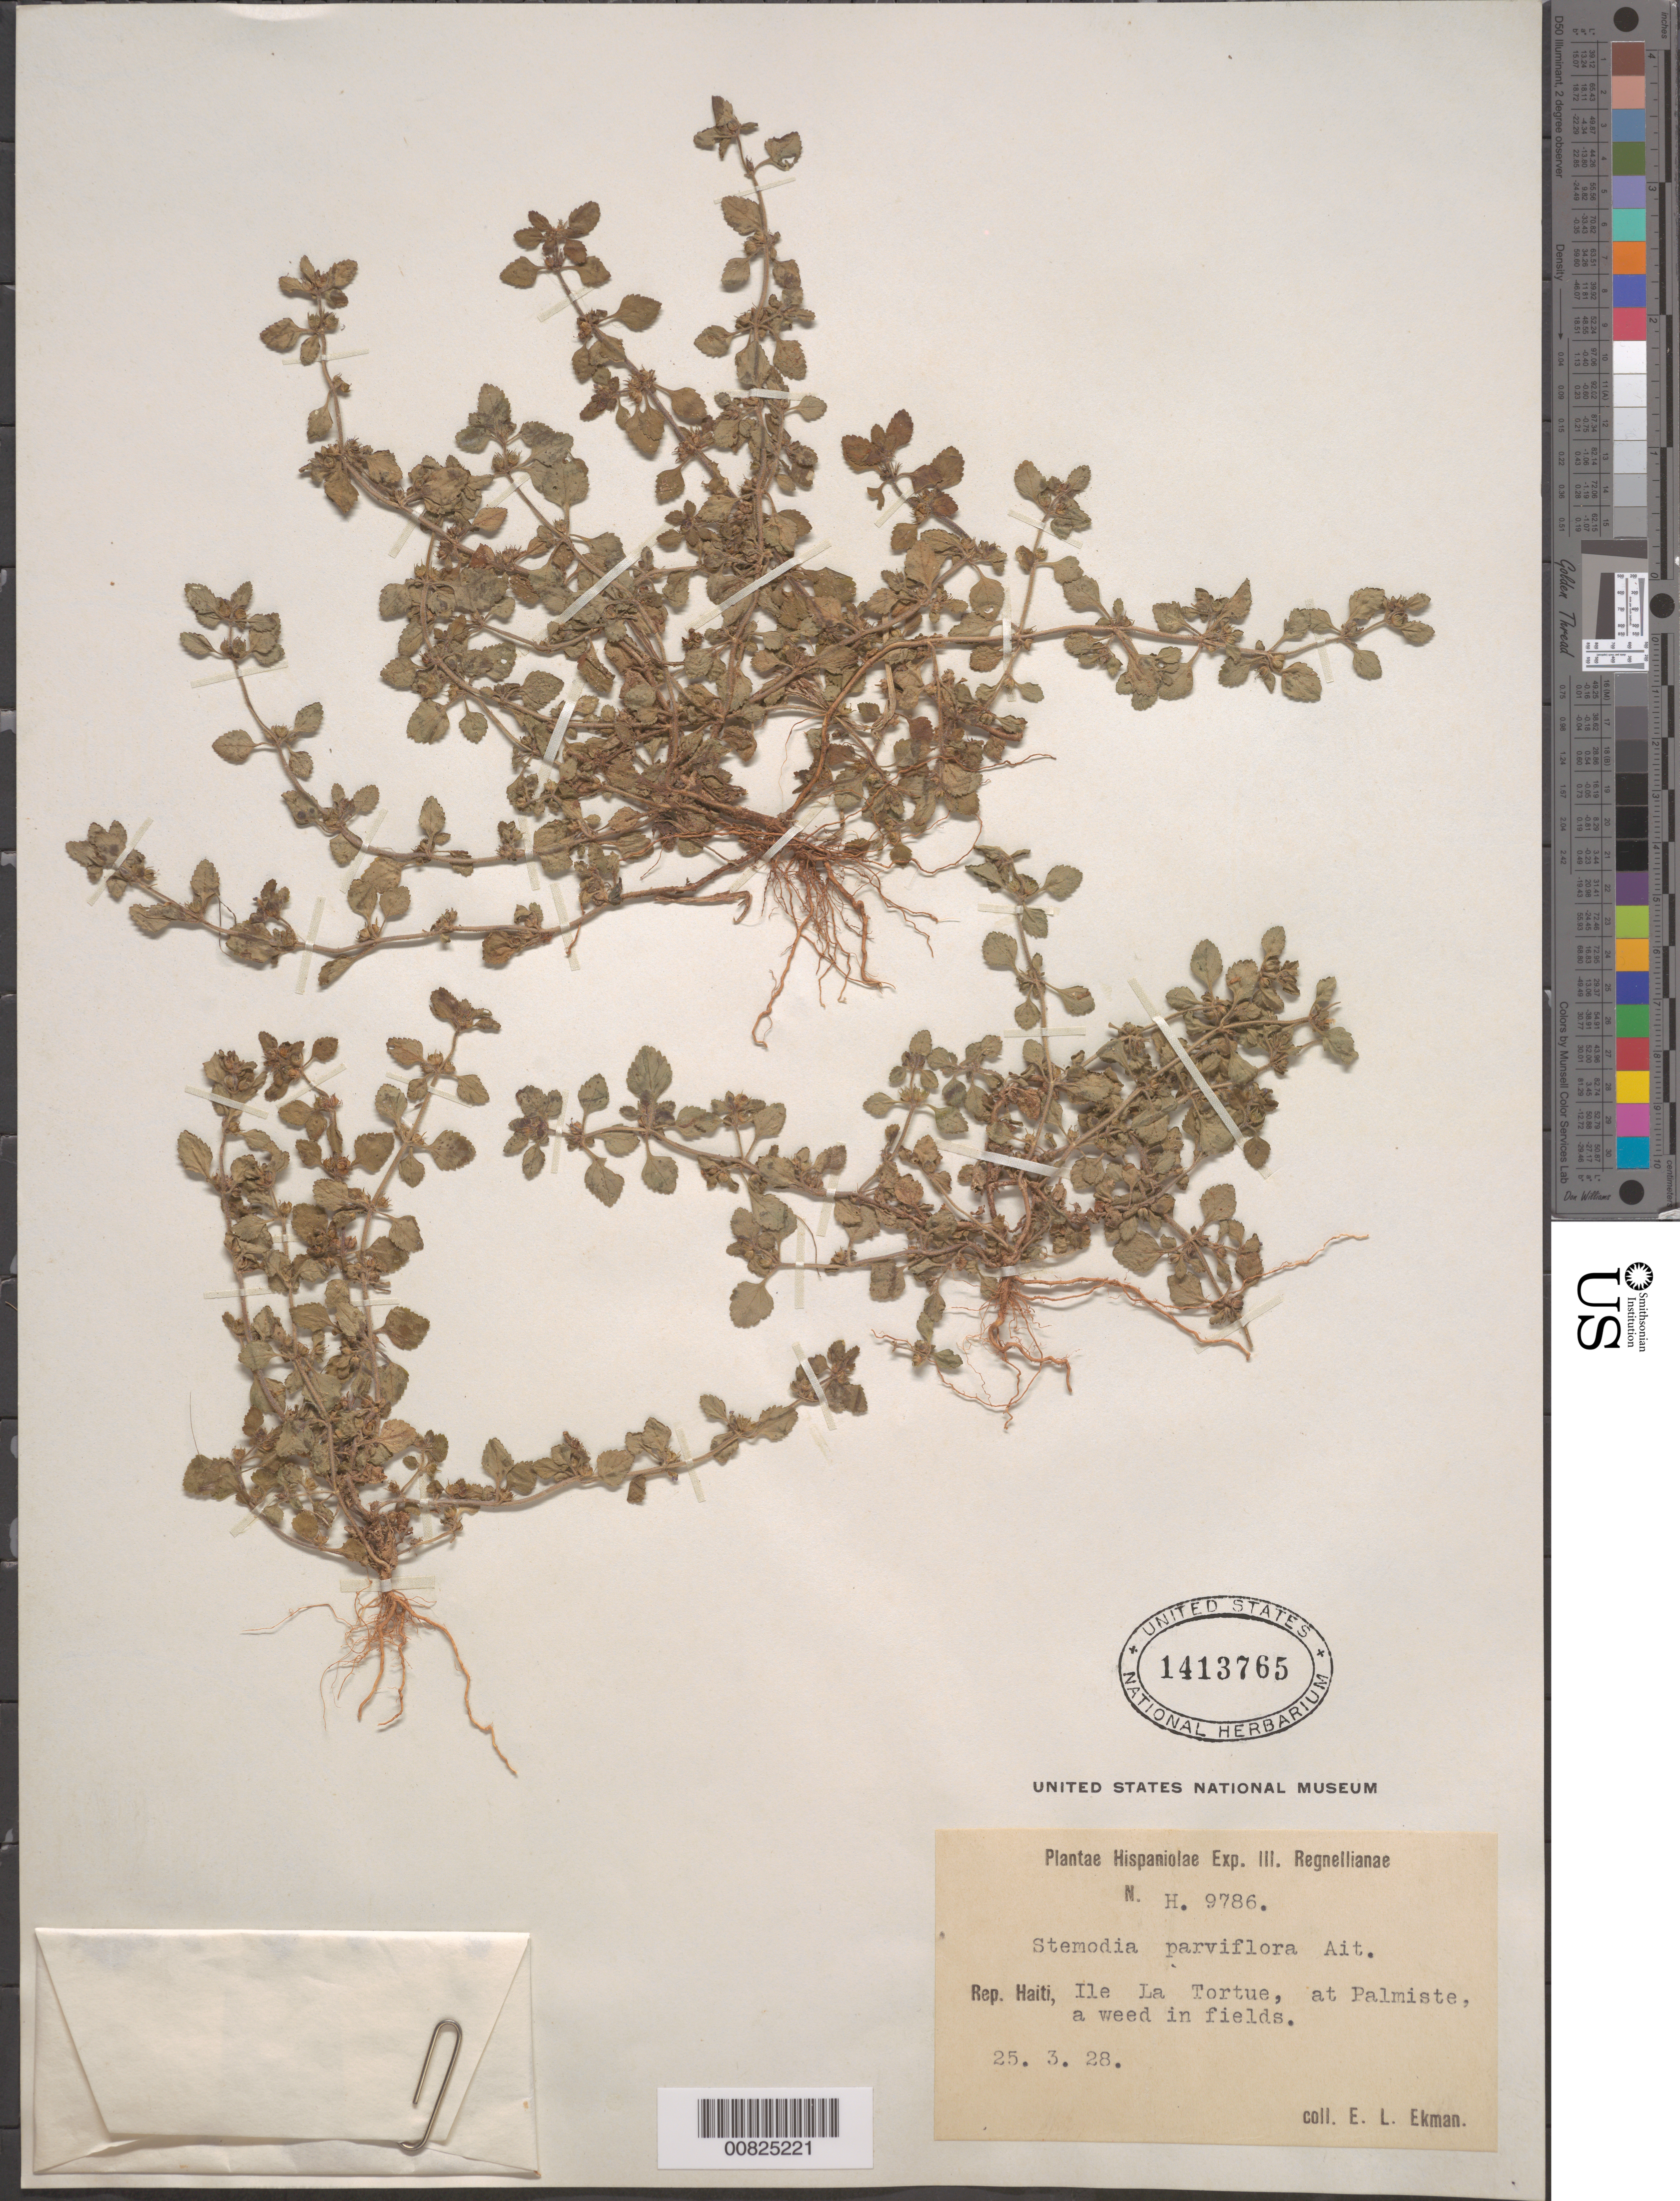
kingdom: Plantae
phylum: Tracheophyta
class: Magnoliopsida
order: Lamiales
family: Plantaginaceae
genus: Stemodia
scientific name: Stemodia verticillata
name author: (Mill.) Hassl.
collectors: E. L. Ekman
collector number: H 9786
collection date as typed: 25 Mar 1928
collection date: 1928-03-25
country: Haiti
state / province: Nord-Ouest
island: Île de la Tortue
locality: At Palmiste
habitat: In fields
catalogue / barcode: US 1413765